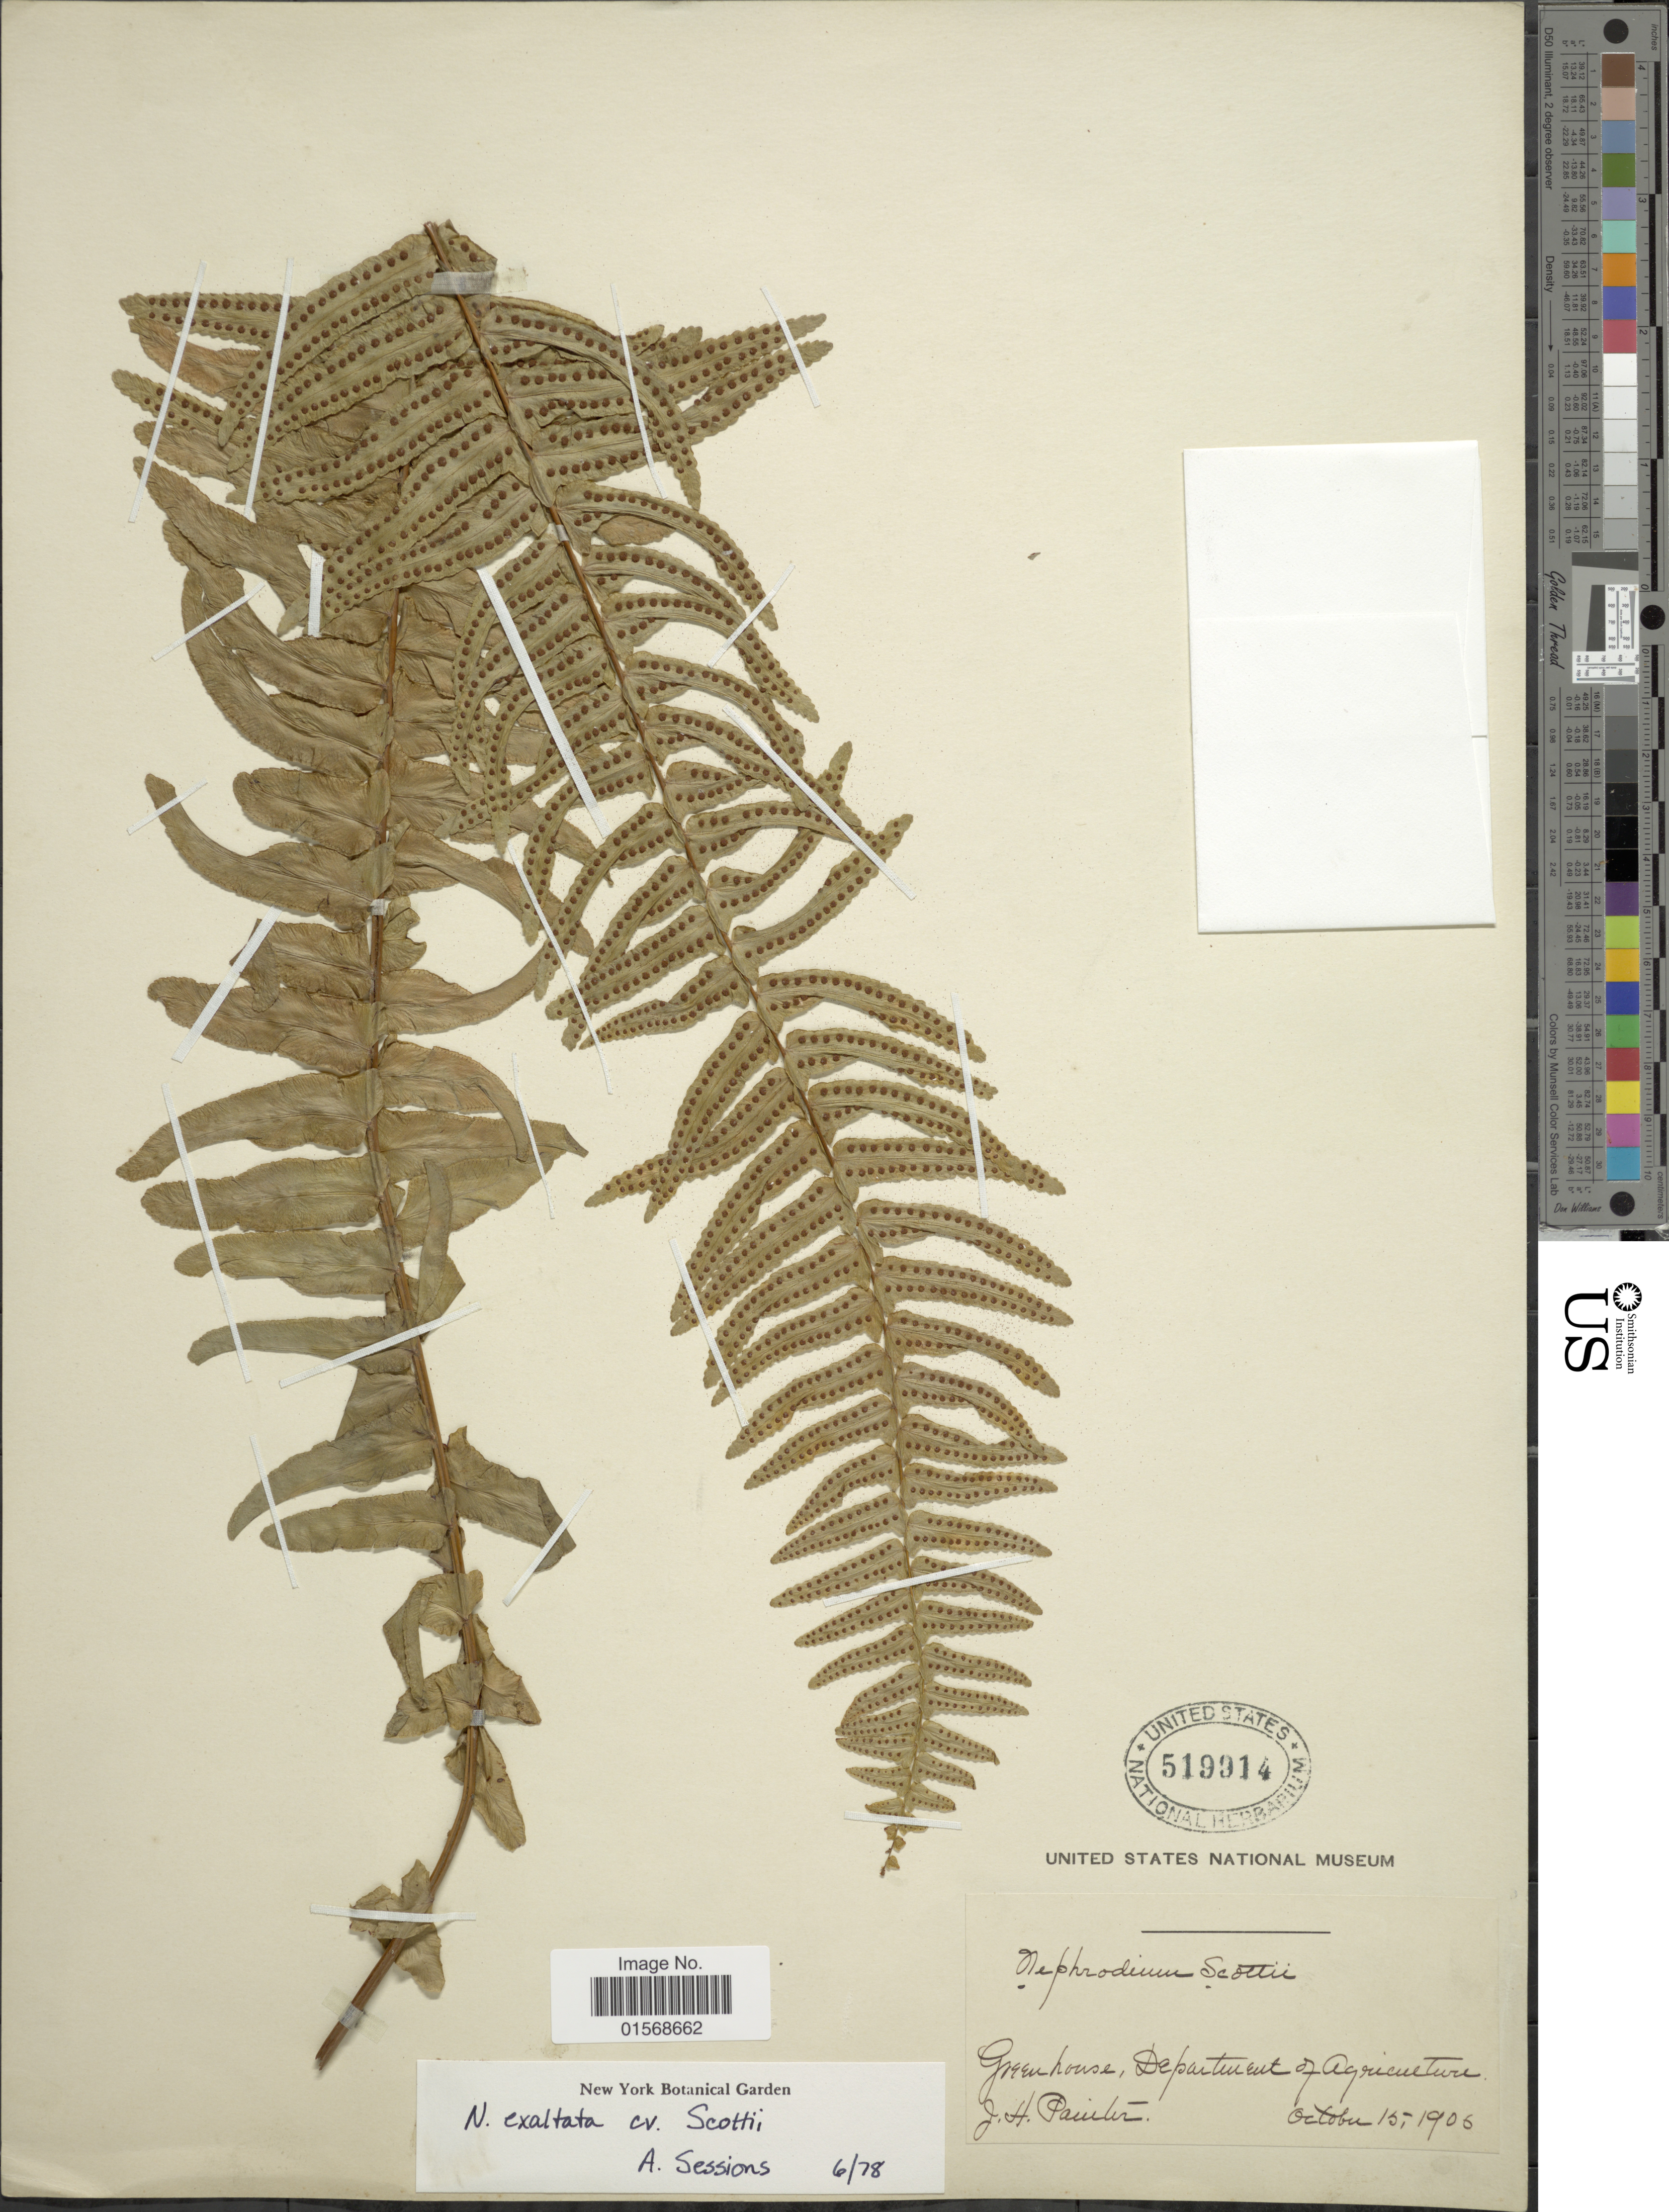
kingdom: Plantae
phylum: Tracheophyta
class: Polypodiopsida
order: Polypodiales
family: Nephrolepidaceae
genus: Nephrolepis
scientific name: Nephrolepis 'Scott'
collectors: J. H. Painter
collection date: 1906-10-15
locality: Greenhouse, Department of Agriculture.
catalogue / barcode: US 519914